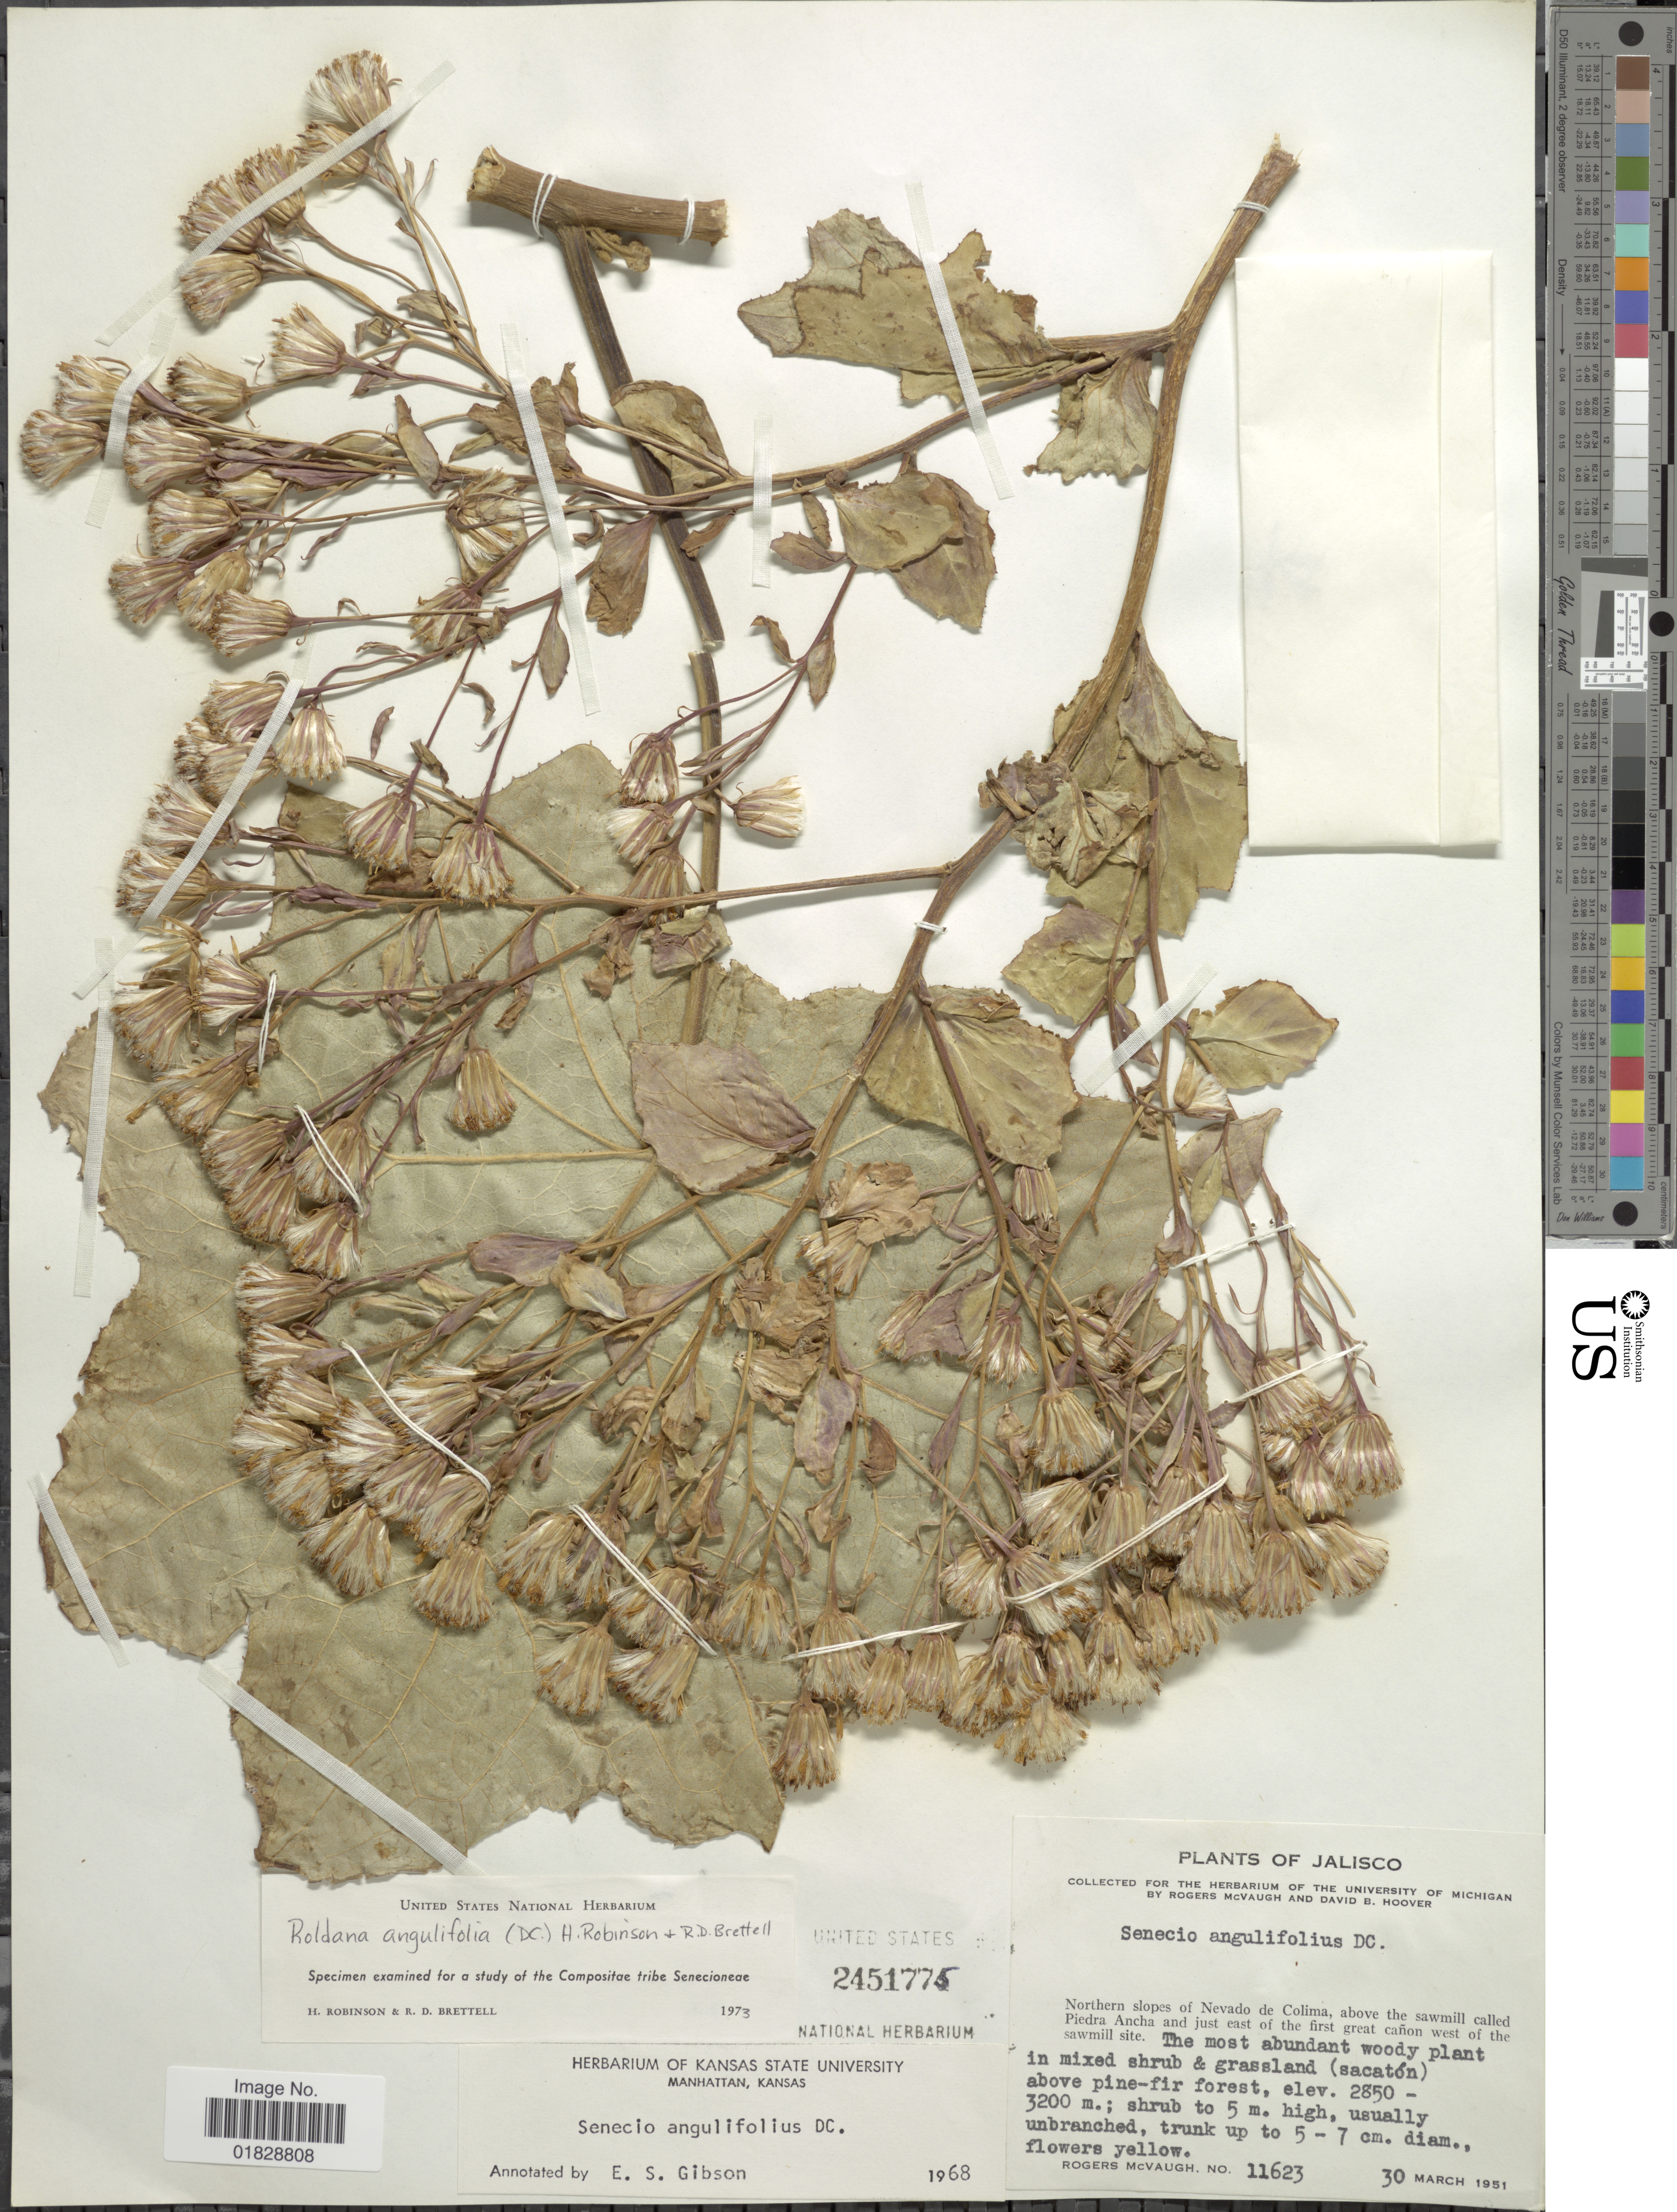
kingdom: Plantae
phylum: Tracheophyta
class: Magnoliopsida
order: Asterales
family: Asteraceae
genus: Roldana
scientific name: Roldana angulifolia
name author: (DC.) H. Rob. & Brettell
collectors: R. McVaugh & D. B. Hoover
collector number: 11623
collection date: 1951-03-30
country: Mexico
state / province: Jalisco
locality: Northen slopes of Nevado de Colima, above the sawmill called Piedra Ancha and just east of the first great cañon west of the sawmill site.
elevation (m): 2850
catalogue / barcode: US 2451775